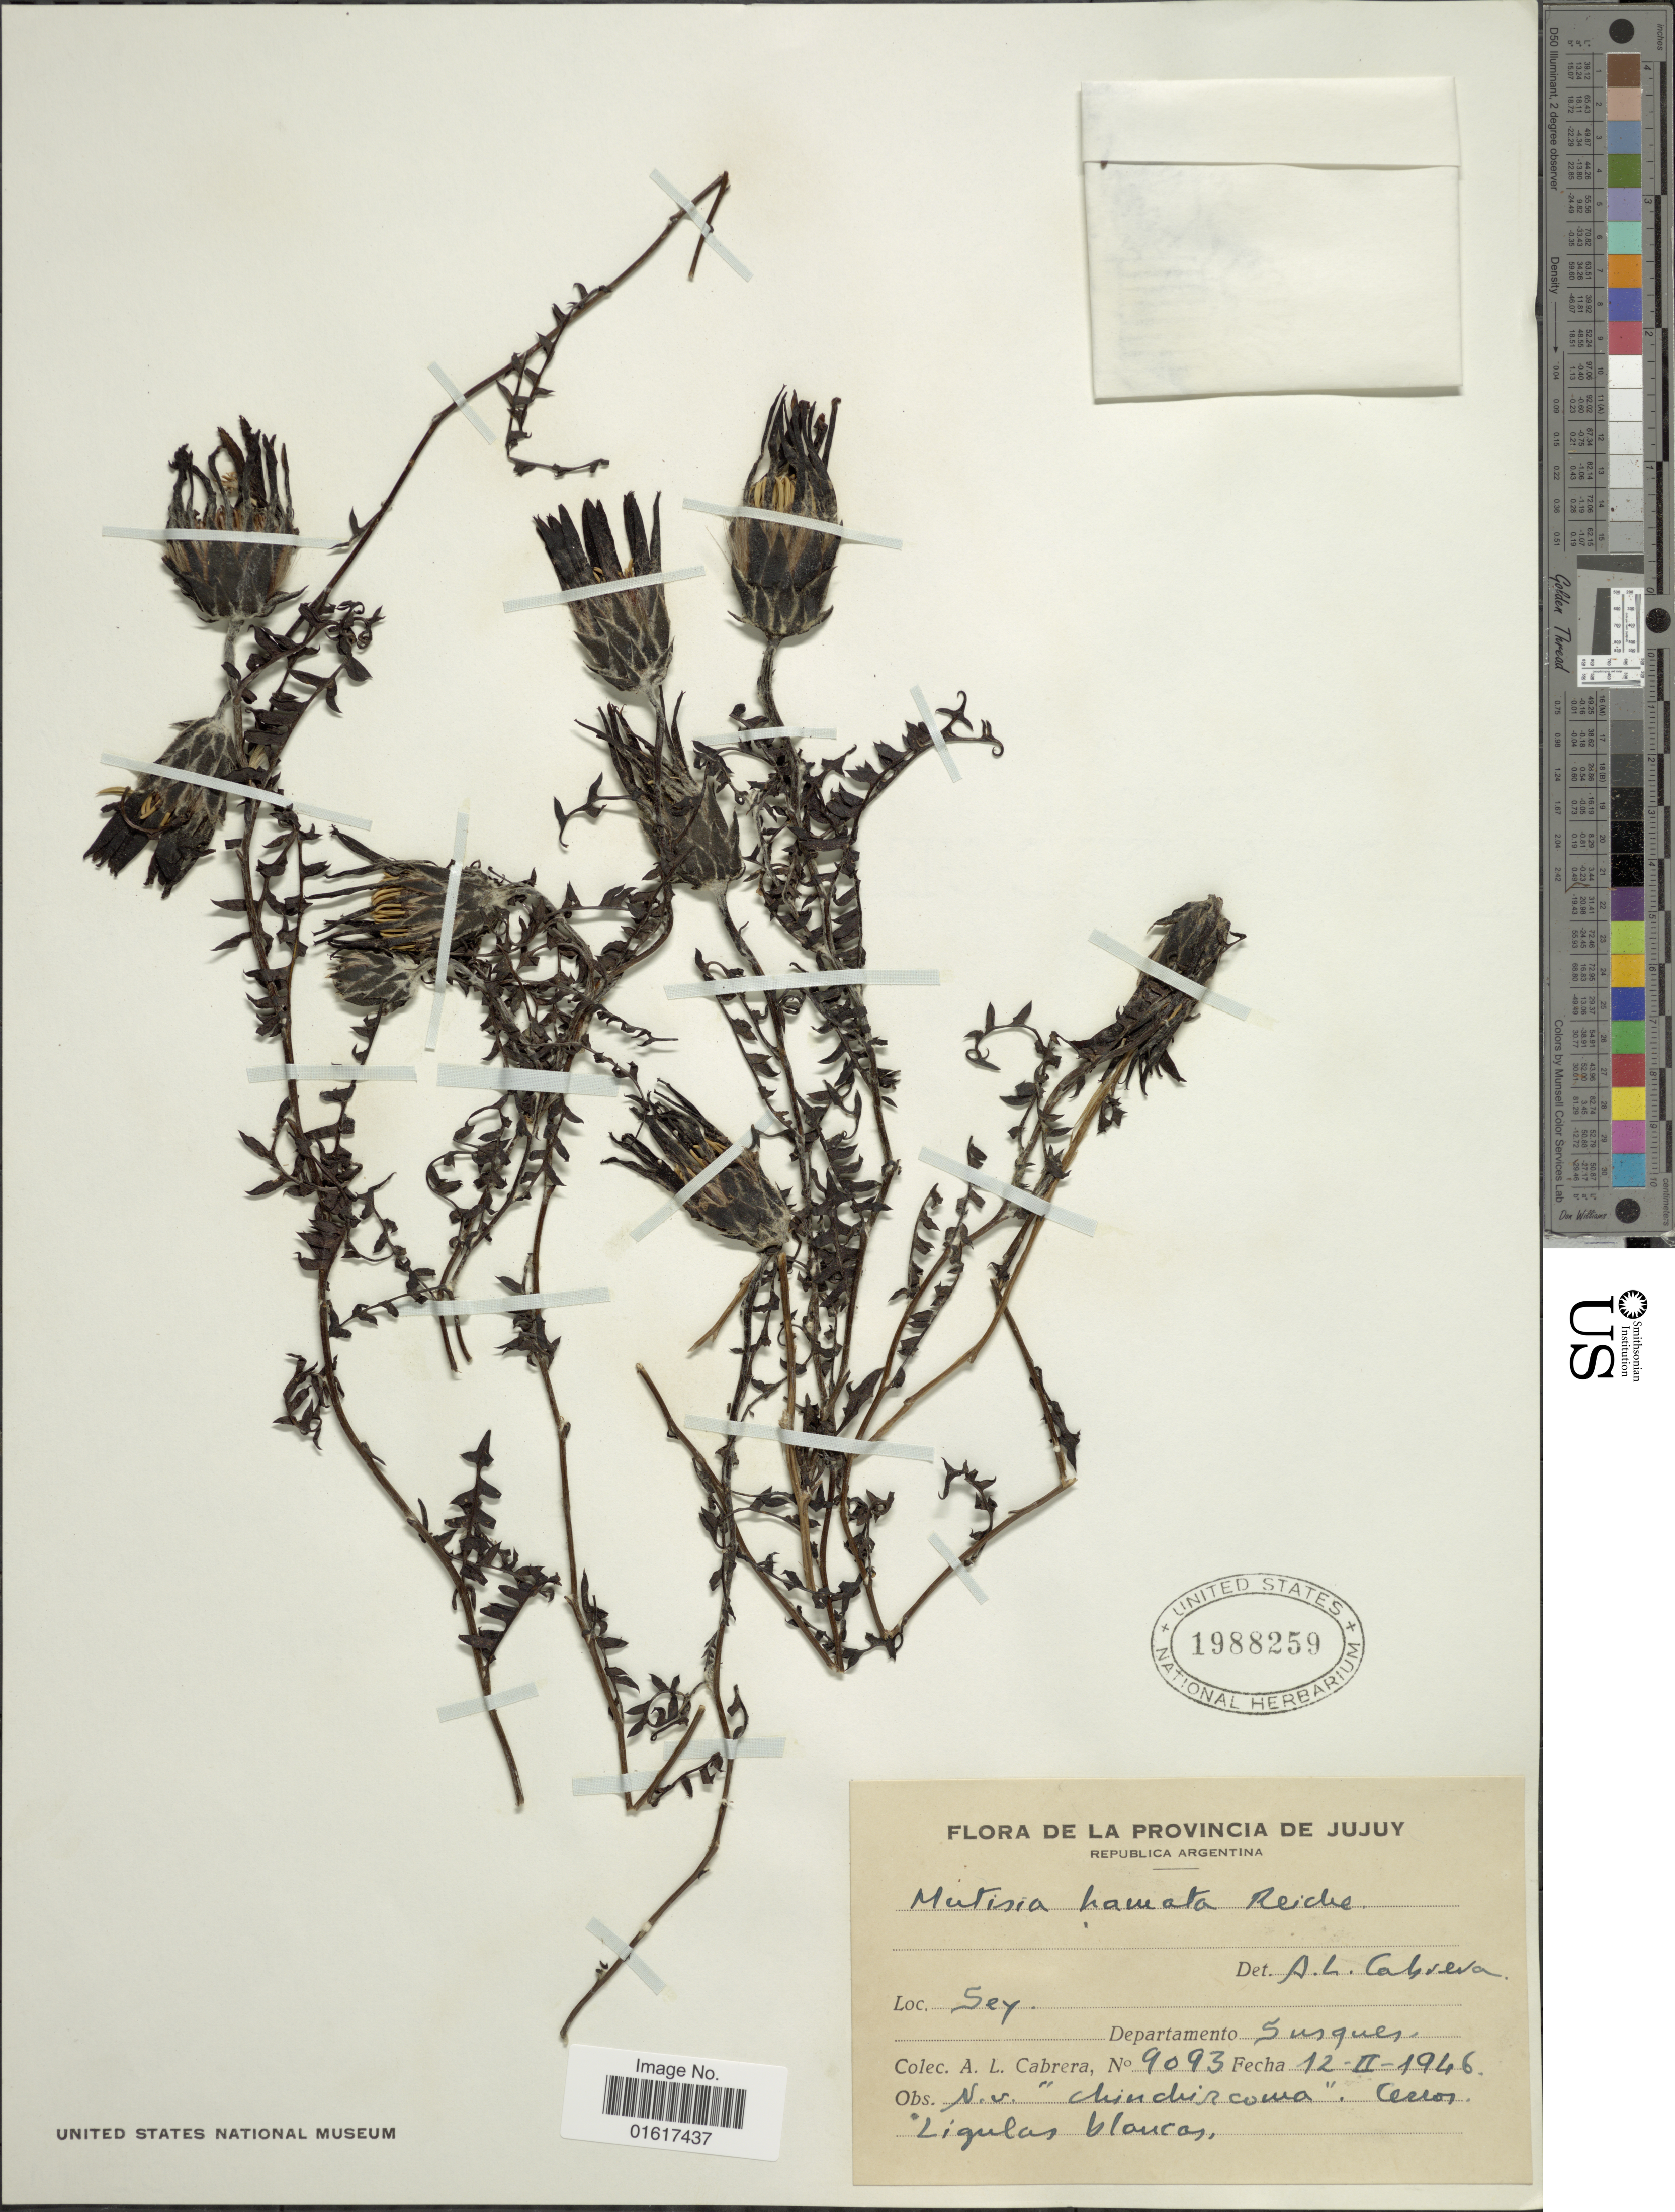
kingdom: Plantae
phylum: Tracheophyta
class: Magnoliopsida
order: Asterales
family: Asteraceae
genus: Mutisia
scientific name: Mutisia hamata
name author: Reiche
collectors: A. L. Cabrera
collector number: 9093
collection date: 1946-02-12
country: Argentina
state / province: Jujuy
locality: Sey. Departamento Susques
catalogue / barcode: US 1988259